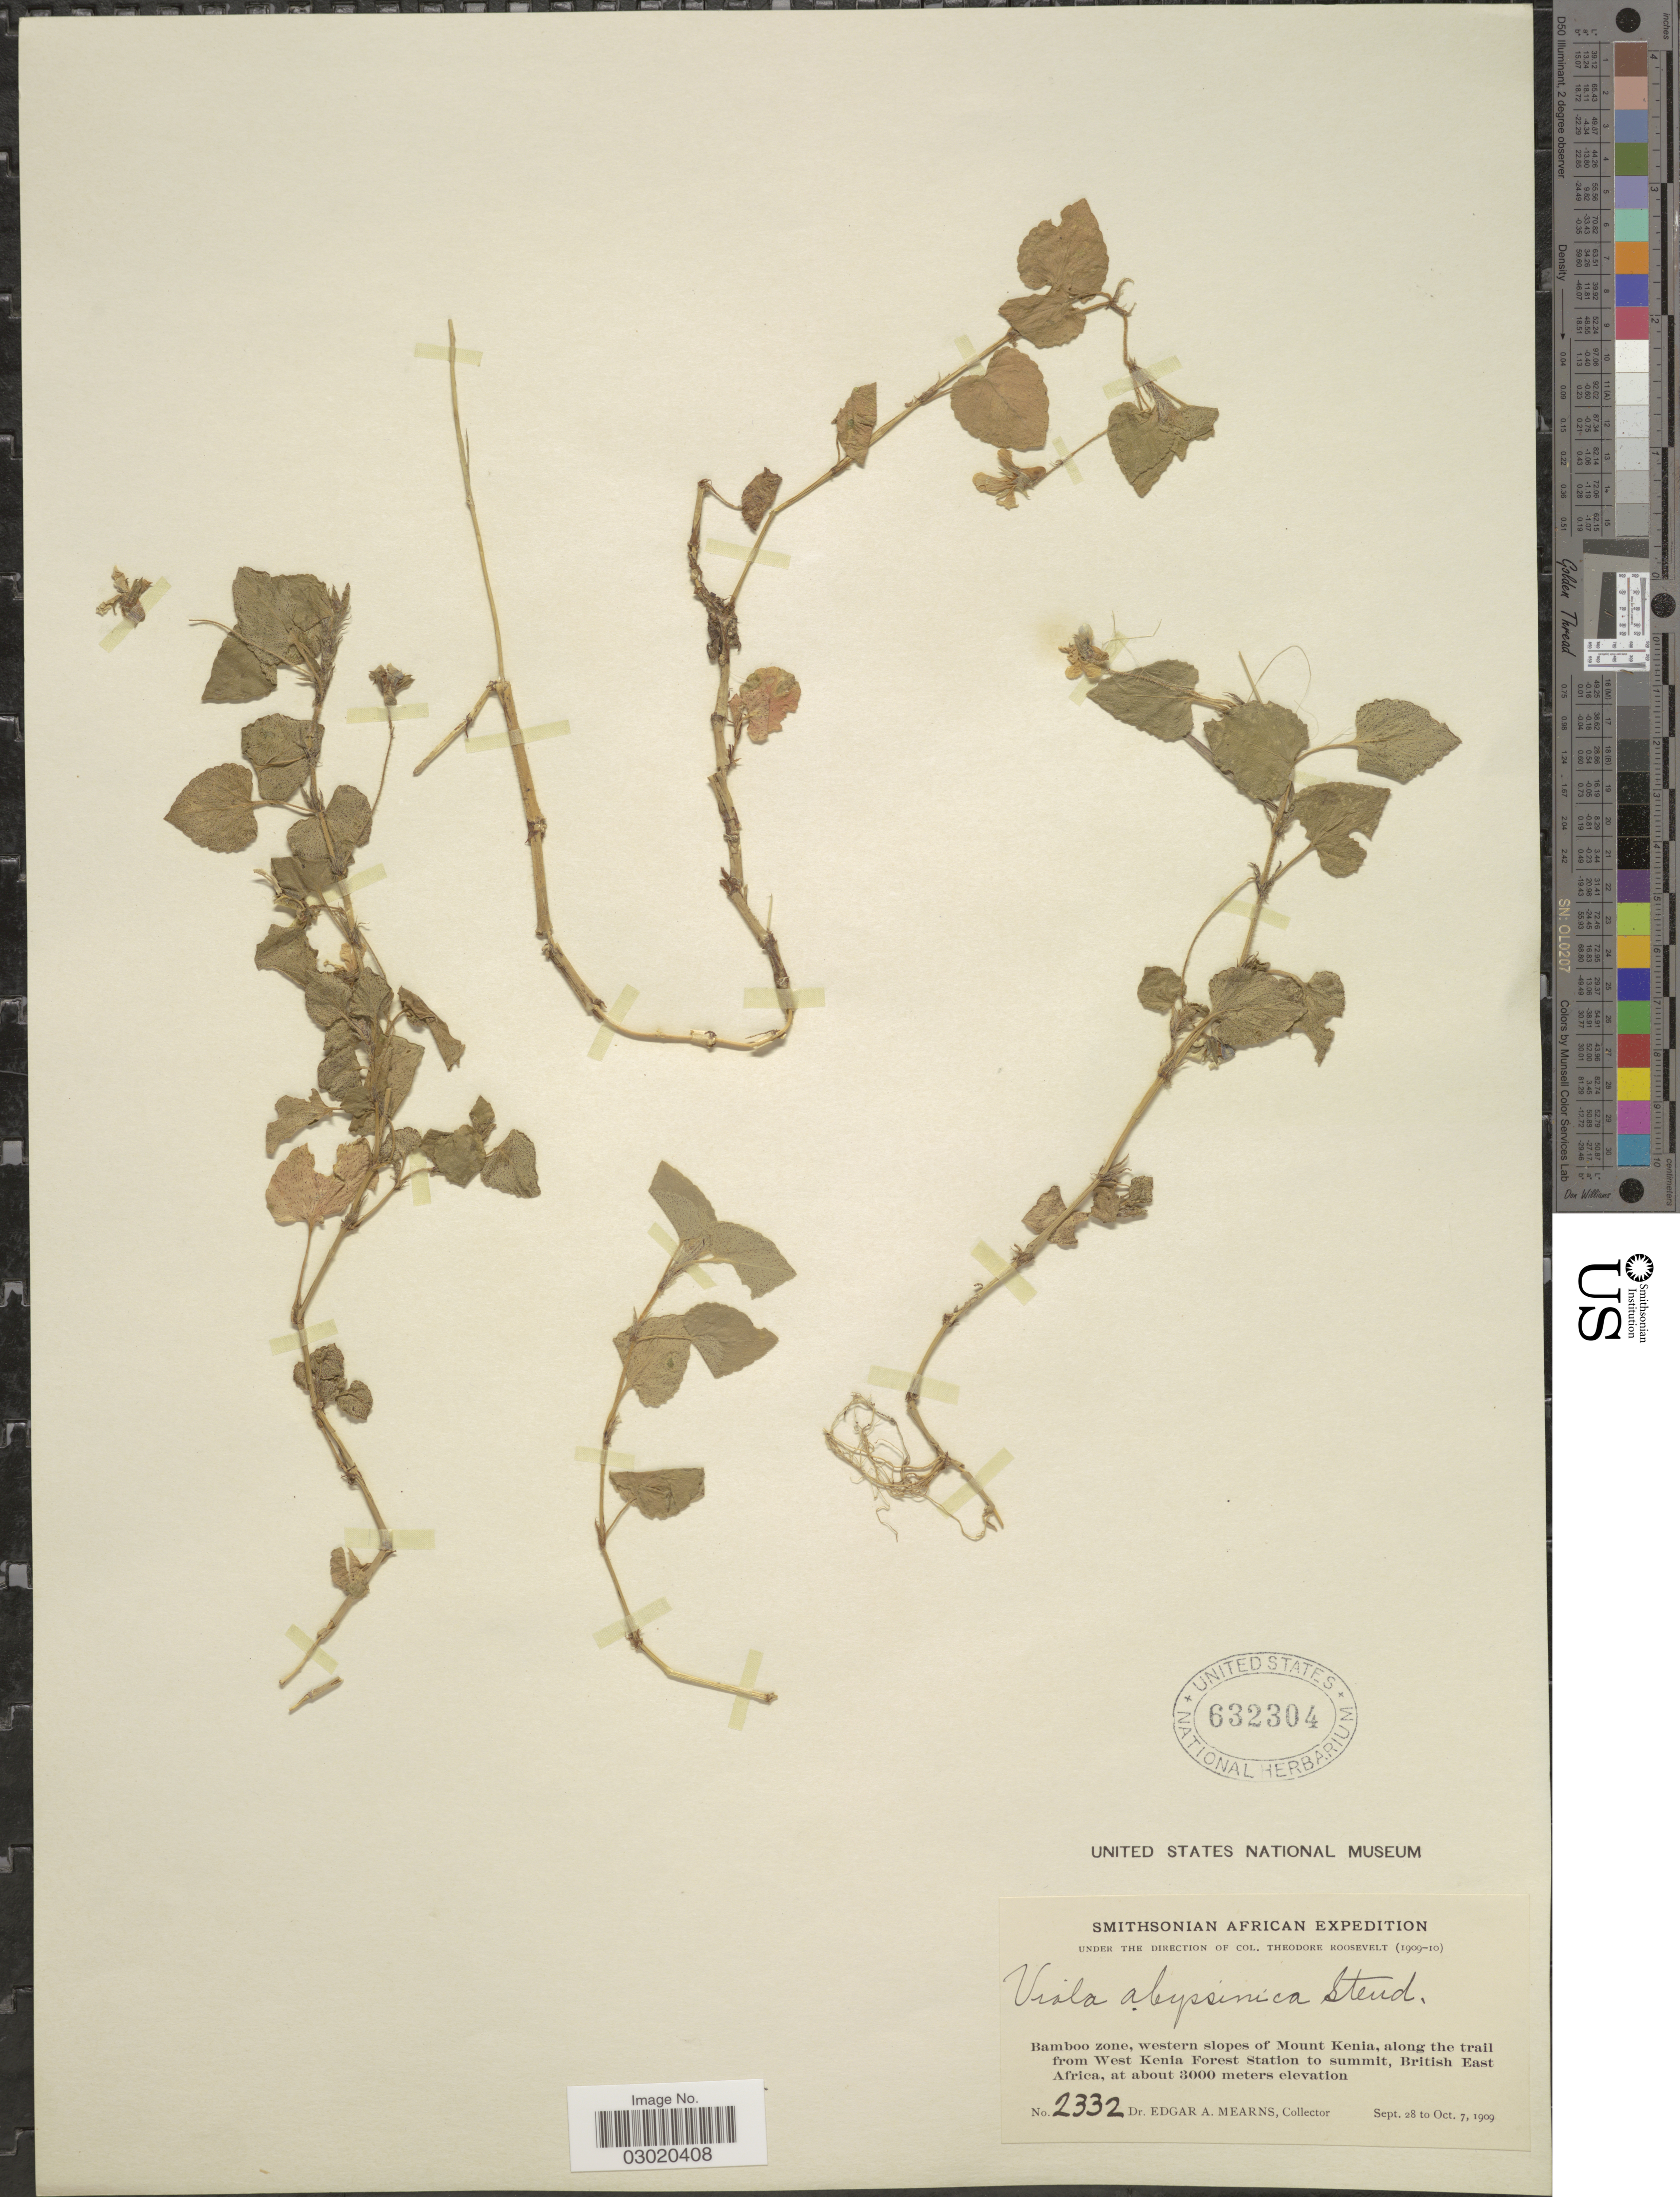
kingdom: Plantae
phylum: Tracheophyta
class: Magnoliopsida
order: Malpighiales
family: Violaceae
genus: Viola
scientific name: Viola abyssinica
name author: Steud. ex Oliv.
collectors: E. A. Mearns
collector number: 2332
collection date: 1909-09-28/1909-10-07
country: Kenya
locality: Bamboo zone, western slopes of Mount Kenia, along the trail from West Kenia Forest Station to summit, British East Africa.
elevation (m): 3000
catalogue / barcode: US 632304